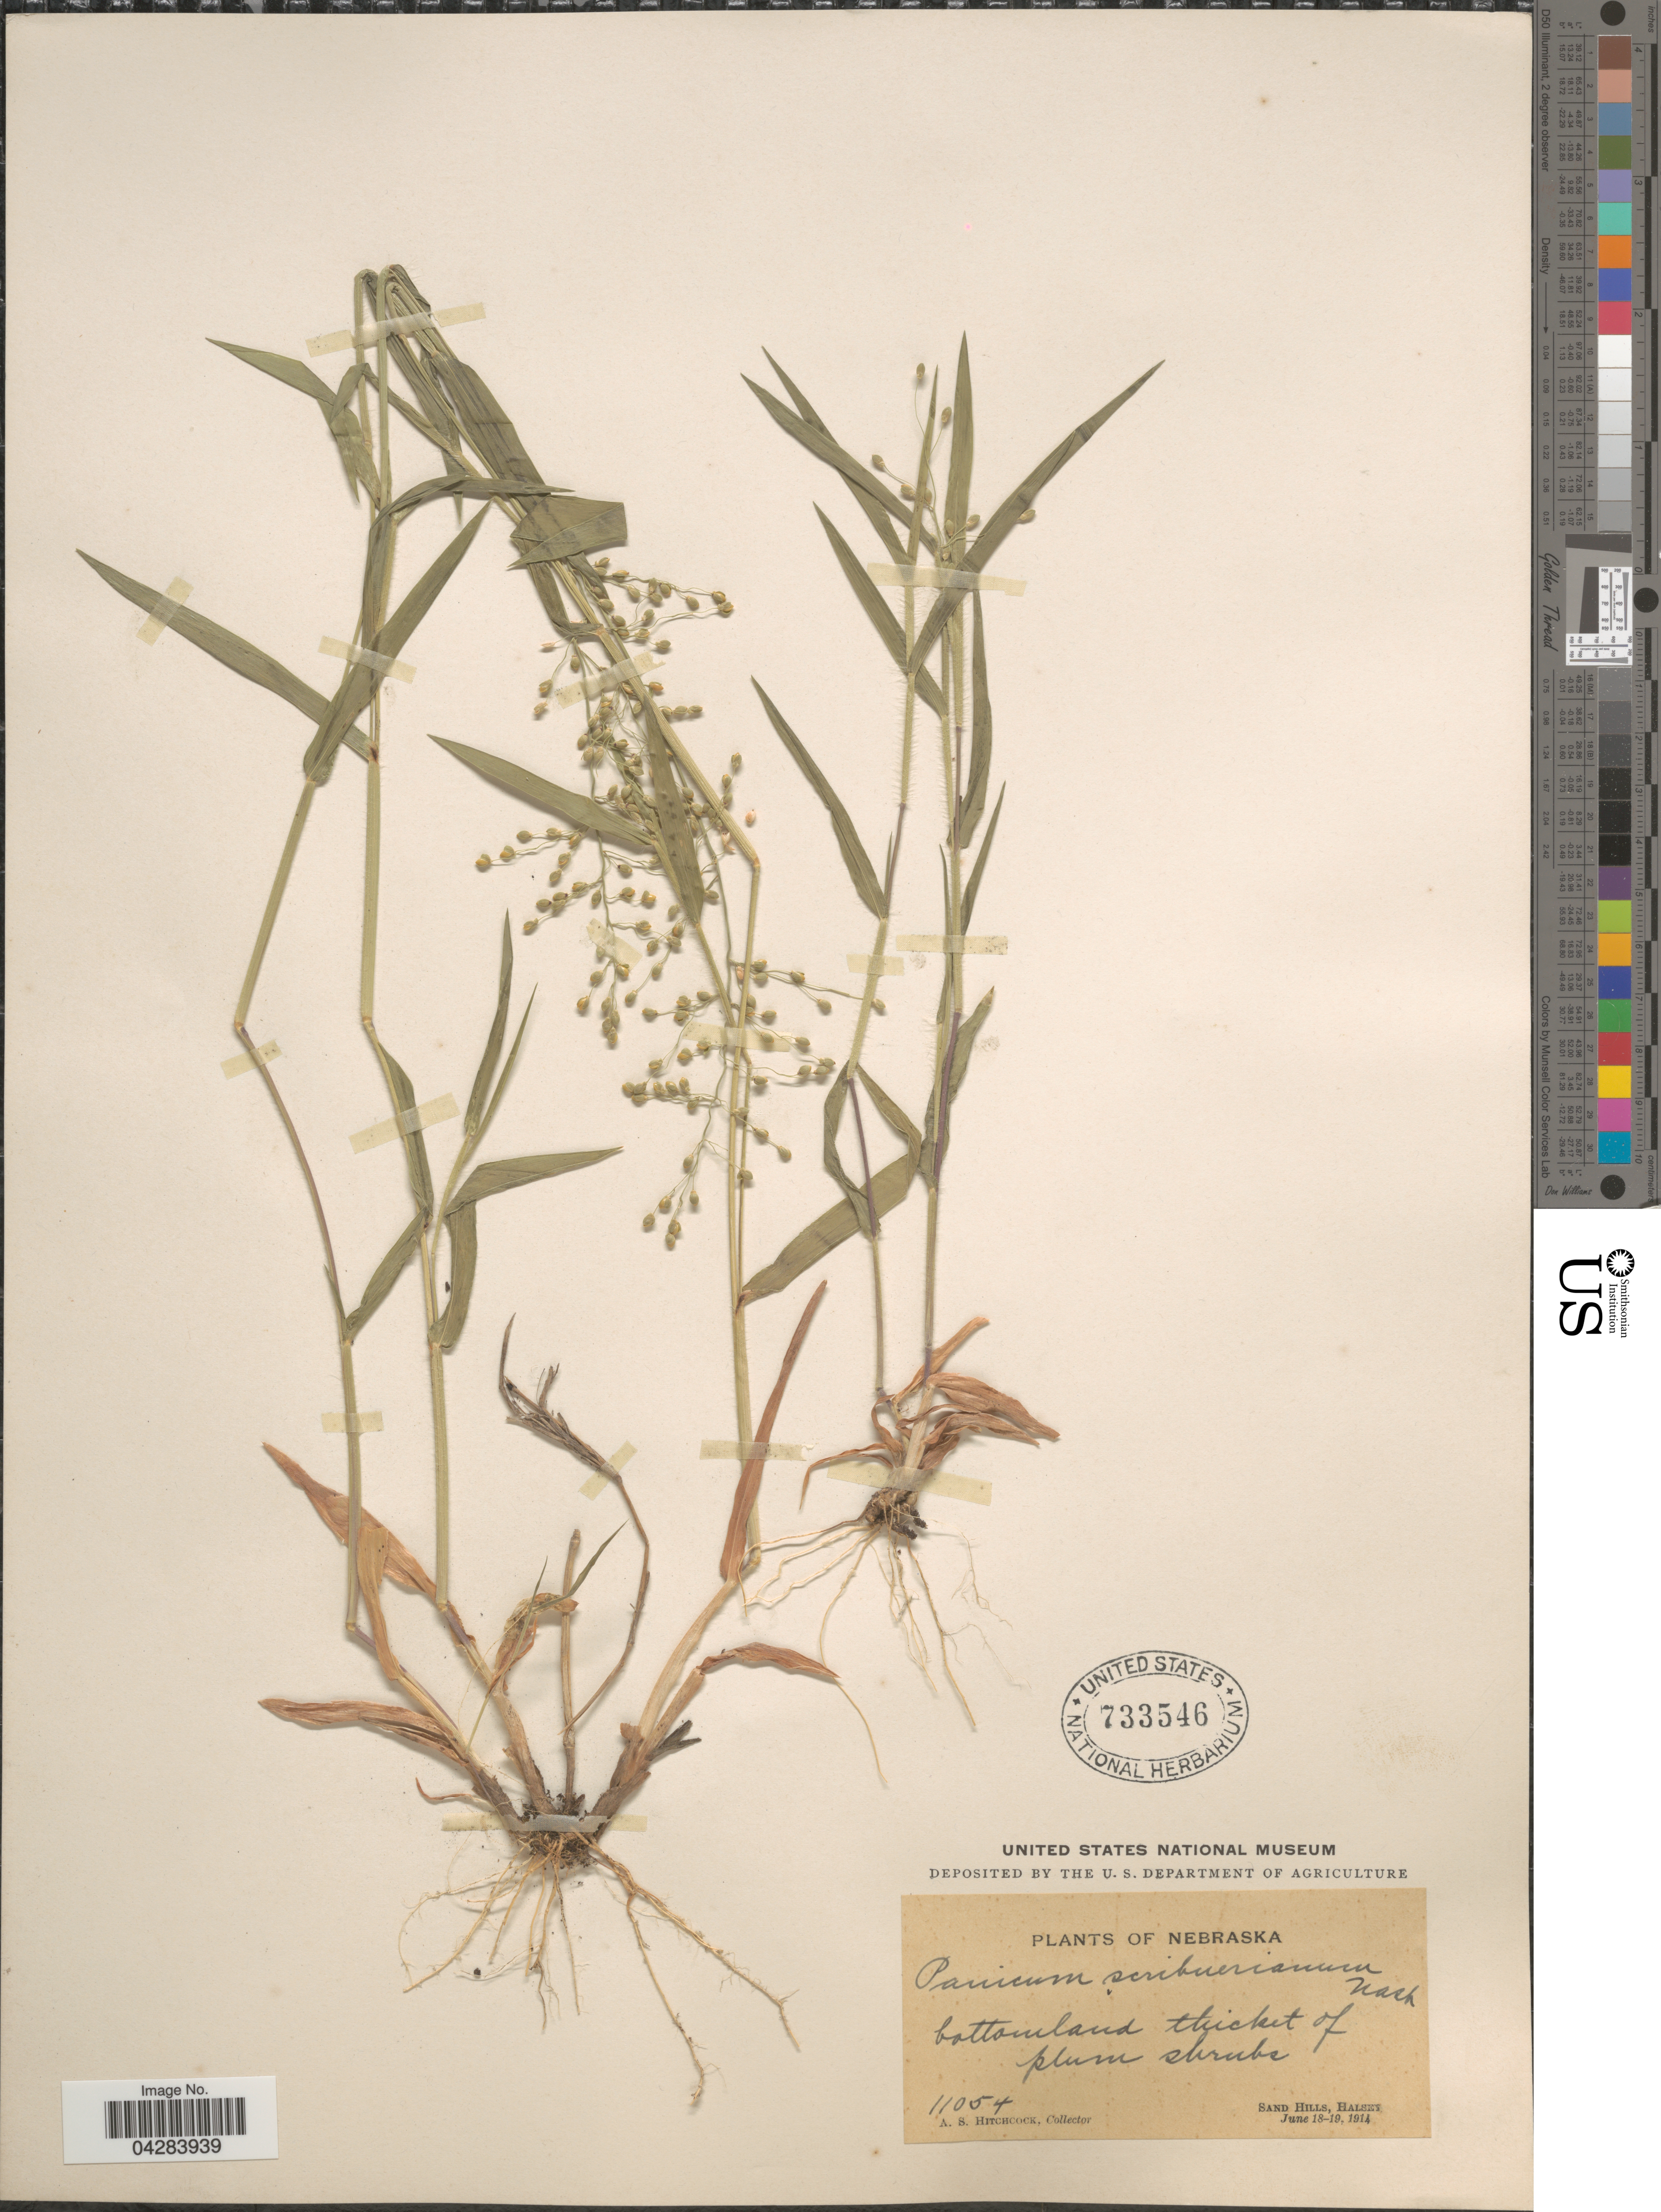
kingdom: Plantae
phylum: Tracheophyta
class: Liliopsida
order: Poales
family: Poaceae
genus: Dichanthelium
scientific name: Dichanthelium oligosanthes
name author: (Schult.) Gould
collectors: A. S. Hitchcock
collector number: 11054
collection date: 1914-06-18/1914-06-19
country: United States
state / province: Nebraska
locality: Bottomland thicket of plum shrubs. Sand Hills, Halsey.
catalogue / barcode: US 733546